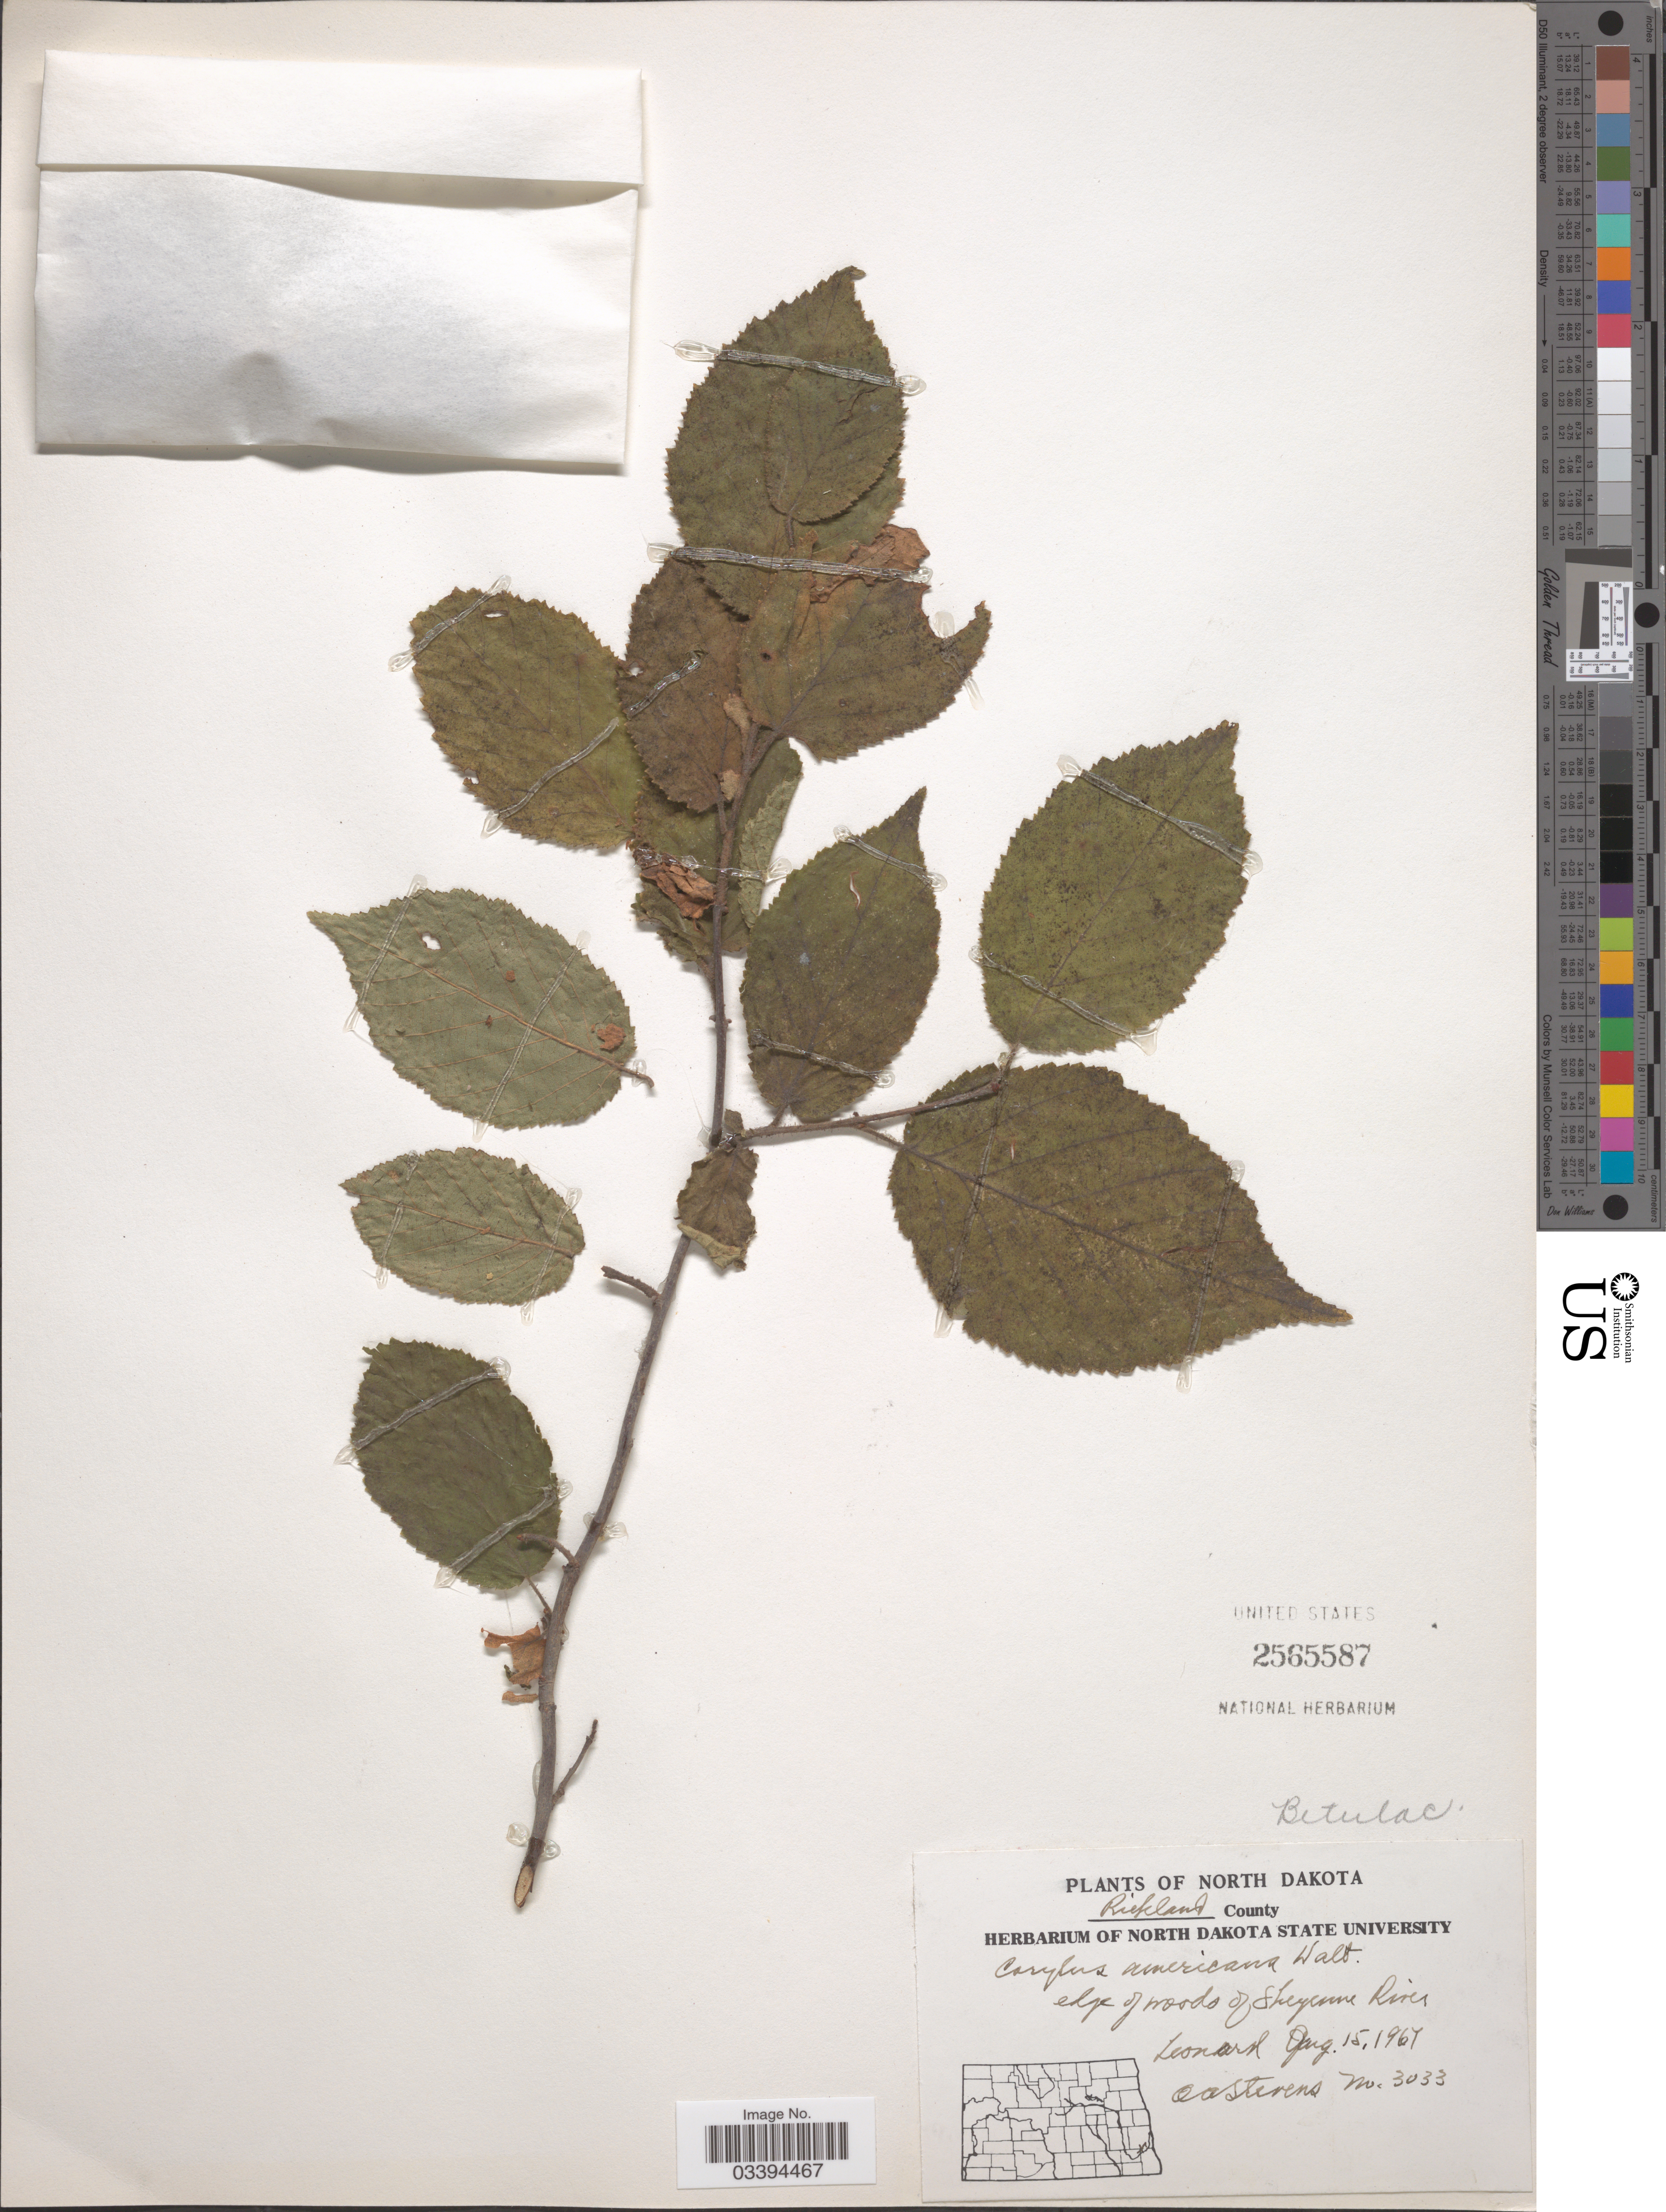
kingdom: Plantae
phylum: Tracheophyta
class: Magnoliopsida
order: Fagales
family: Betulaceae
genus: Corylus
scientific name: Corylus americana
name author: Walter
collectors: O. A. Stevens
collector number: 3033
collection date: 1967-08-15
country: United States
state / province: North Dakota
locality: Richland, edge of woods of Sheyenne River Leonard.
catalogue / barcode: US 2565587